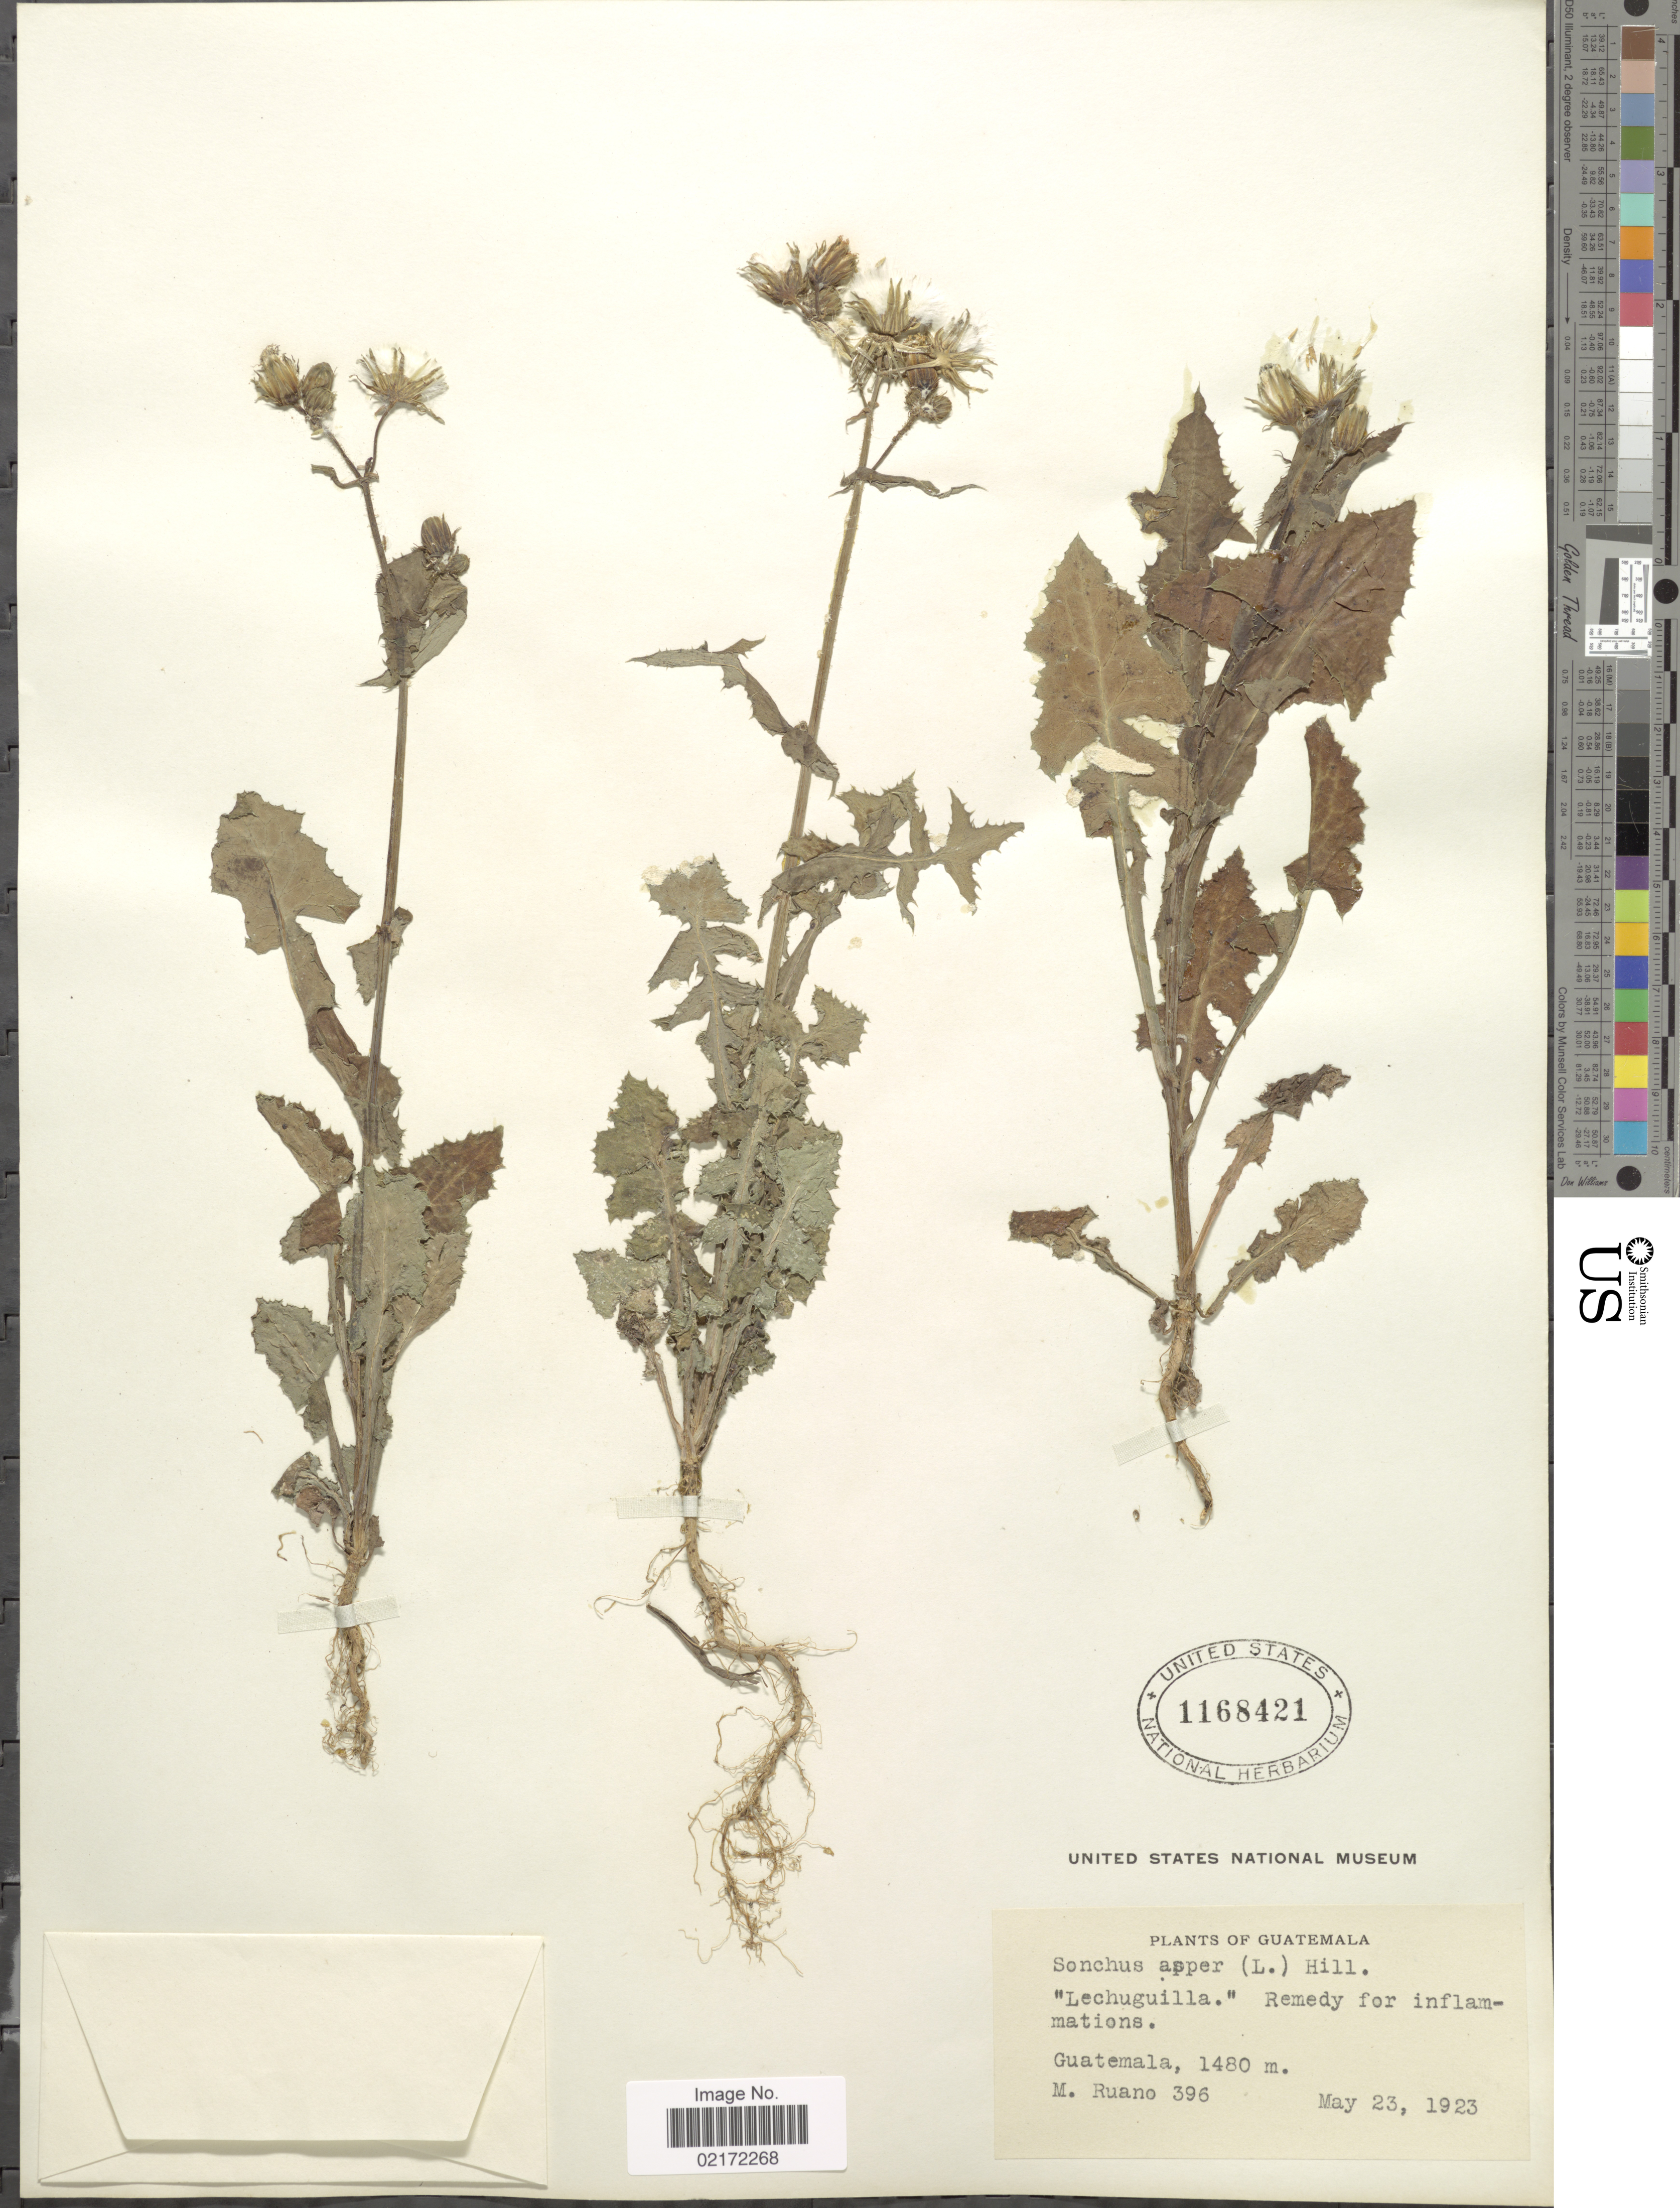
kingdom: Plantae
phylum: Tracheophyta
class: Magnoliopsida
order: Asterales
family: Asteraceae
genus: Sonchus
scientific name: Sonchus asper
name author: (L.) Hill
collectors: M. Ruano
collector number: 396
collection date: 1923-05-23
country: Guatemala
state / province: Guatemala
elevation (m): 1480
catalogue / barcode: US 1168421